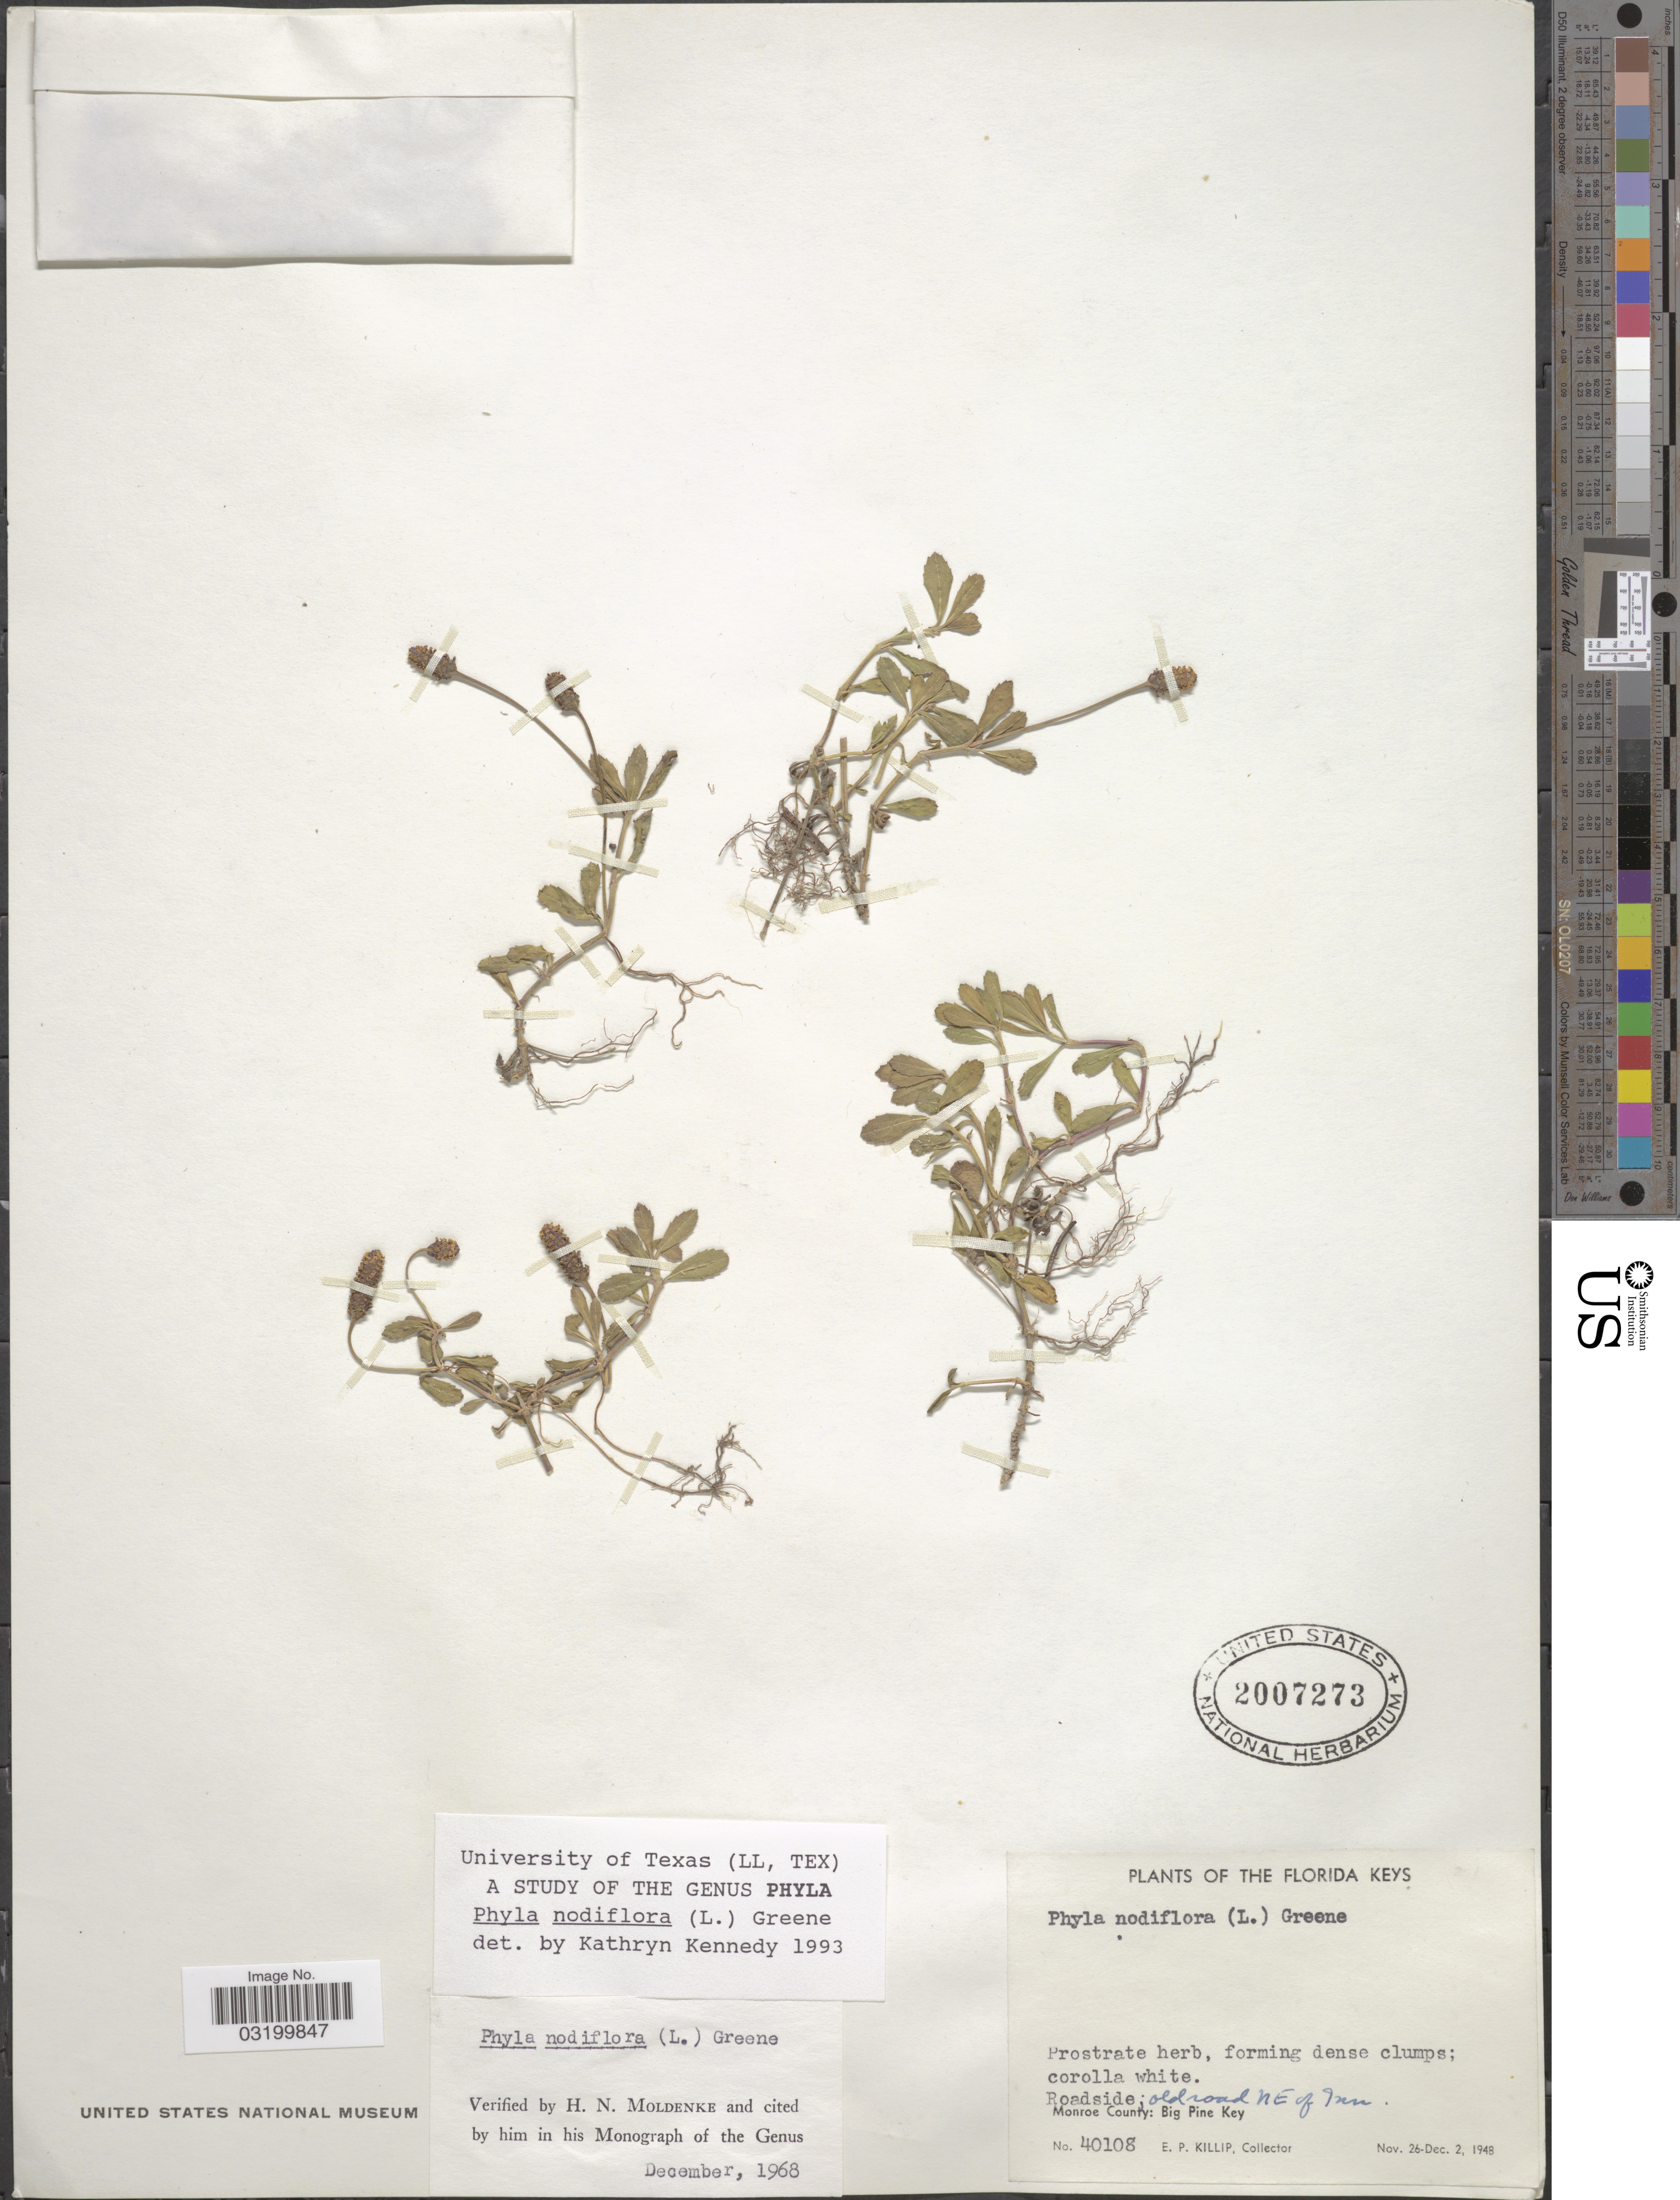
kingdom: Plantae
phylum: Tracheophyta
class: Magnoliopsida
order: Lamiales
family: Verbenaceae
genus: Phyla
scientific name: Phyla nodiflora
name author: (L.) Greene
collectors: E. P. Killip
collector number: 40108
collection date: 1948-11-26/1948-12-02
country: United States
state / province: Florida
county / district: Monroe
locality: Florida Keys. Roadside; old road NE of Inn, Monroe County: Big Pine Key.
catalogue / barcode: US 2007273